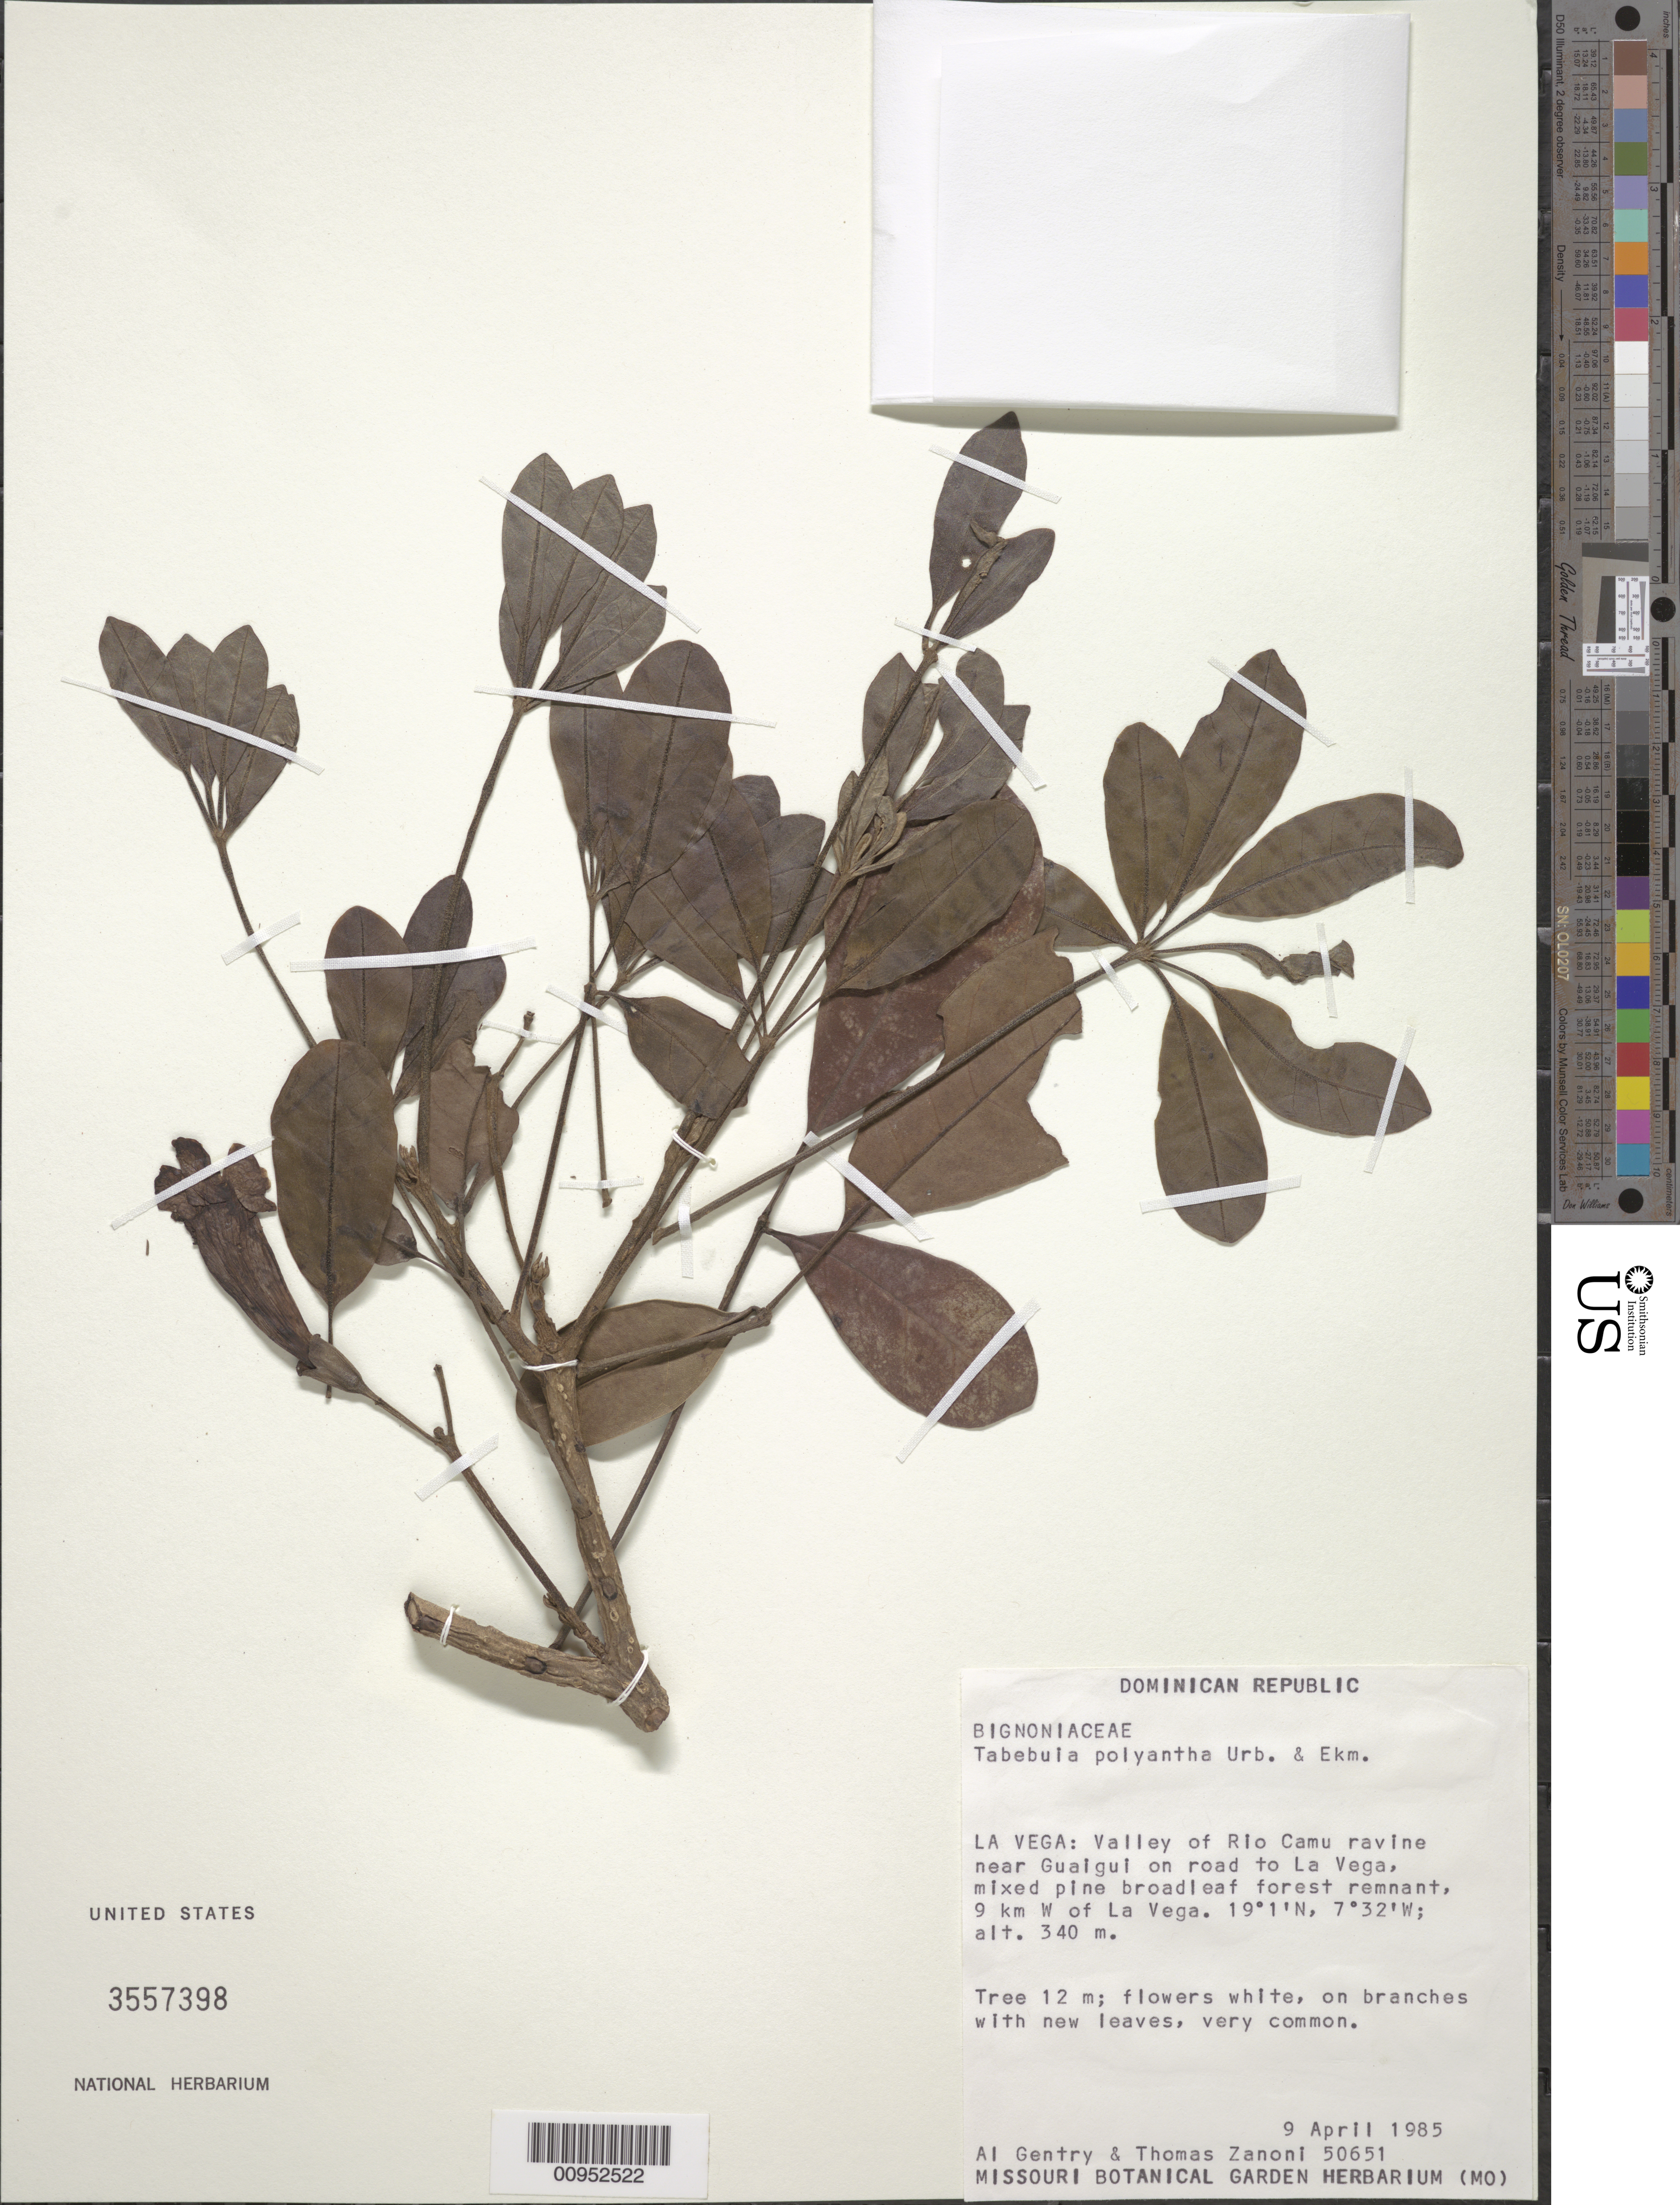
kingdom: Plantae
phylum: Tracheophyta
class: Magnoliopsida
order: Lamiales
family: Bignoniaceae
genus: Tabebuia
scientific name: Tabebuia polyantha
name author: Urb. & Ekman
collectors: A. H. Gentry & T. A. Zanoni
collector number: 50651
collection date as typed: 09 Apr 1985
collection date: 1985-04-09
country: Dominican Republic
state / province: La Vega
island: Hispaniola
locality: Valley of Río Camu, ravine near Guaigul on road to La Vega, 9 km W of La Vega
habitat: Mixed pine broadleaf forest remnant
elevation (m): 340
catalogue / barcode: US 3557398